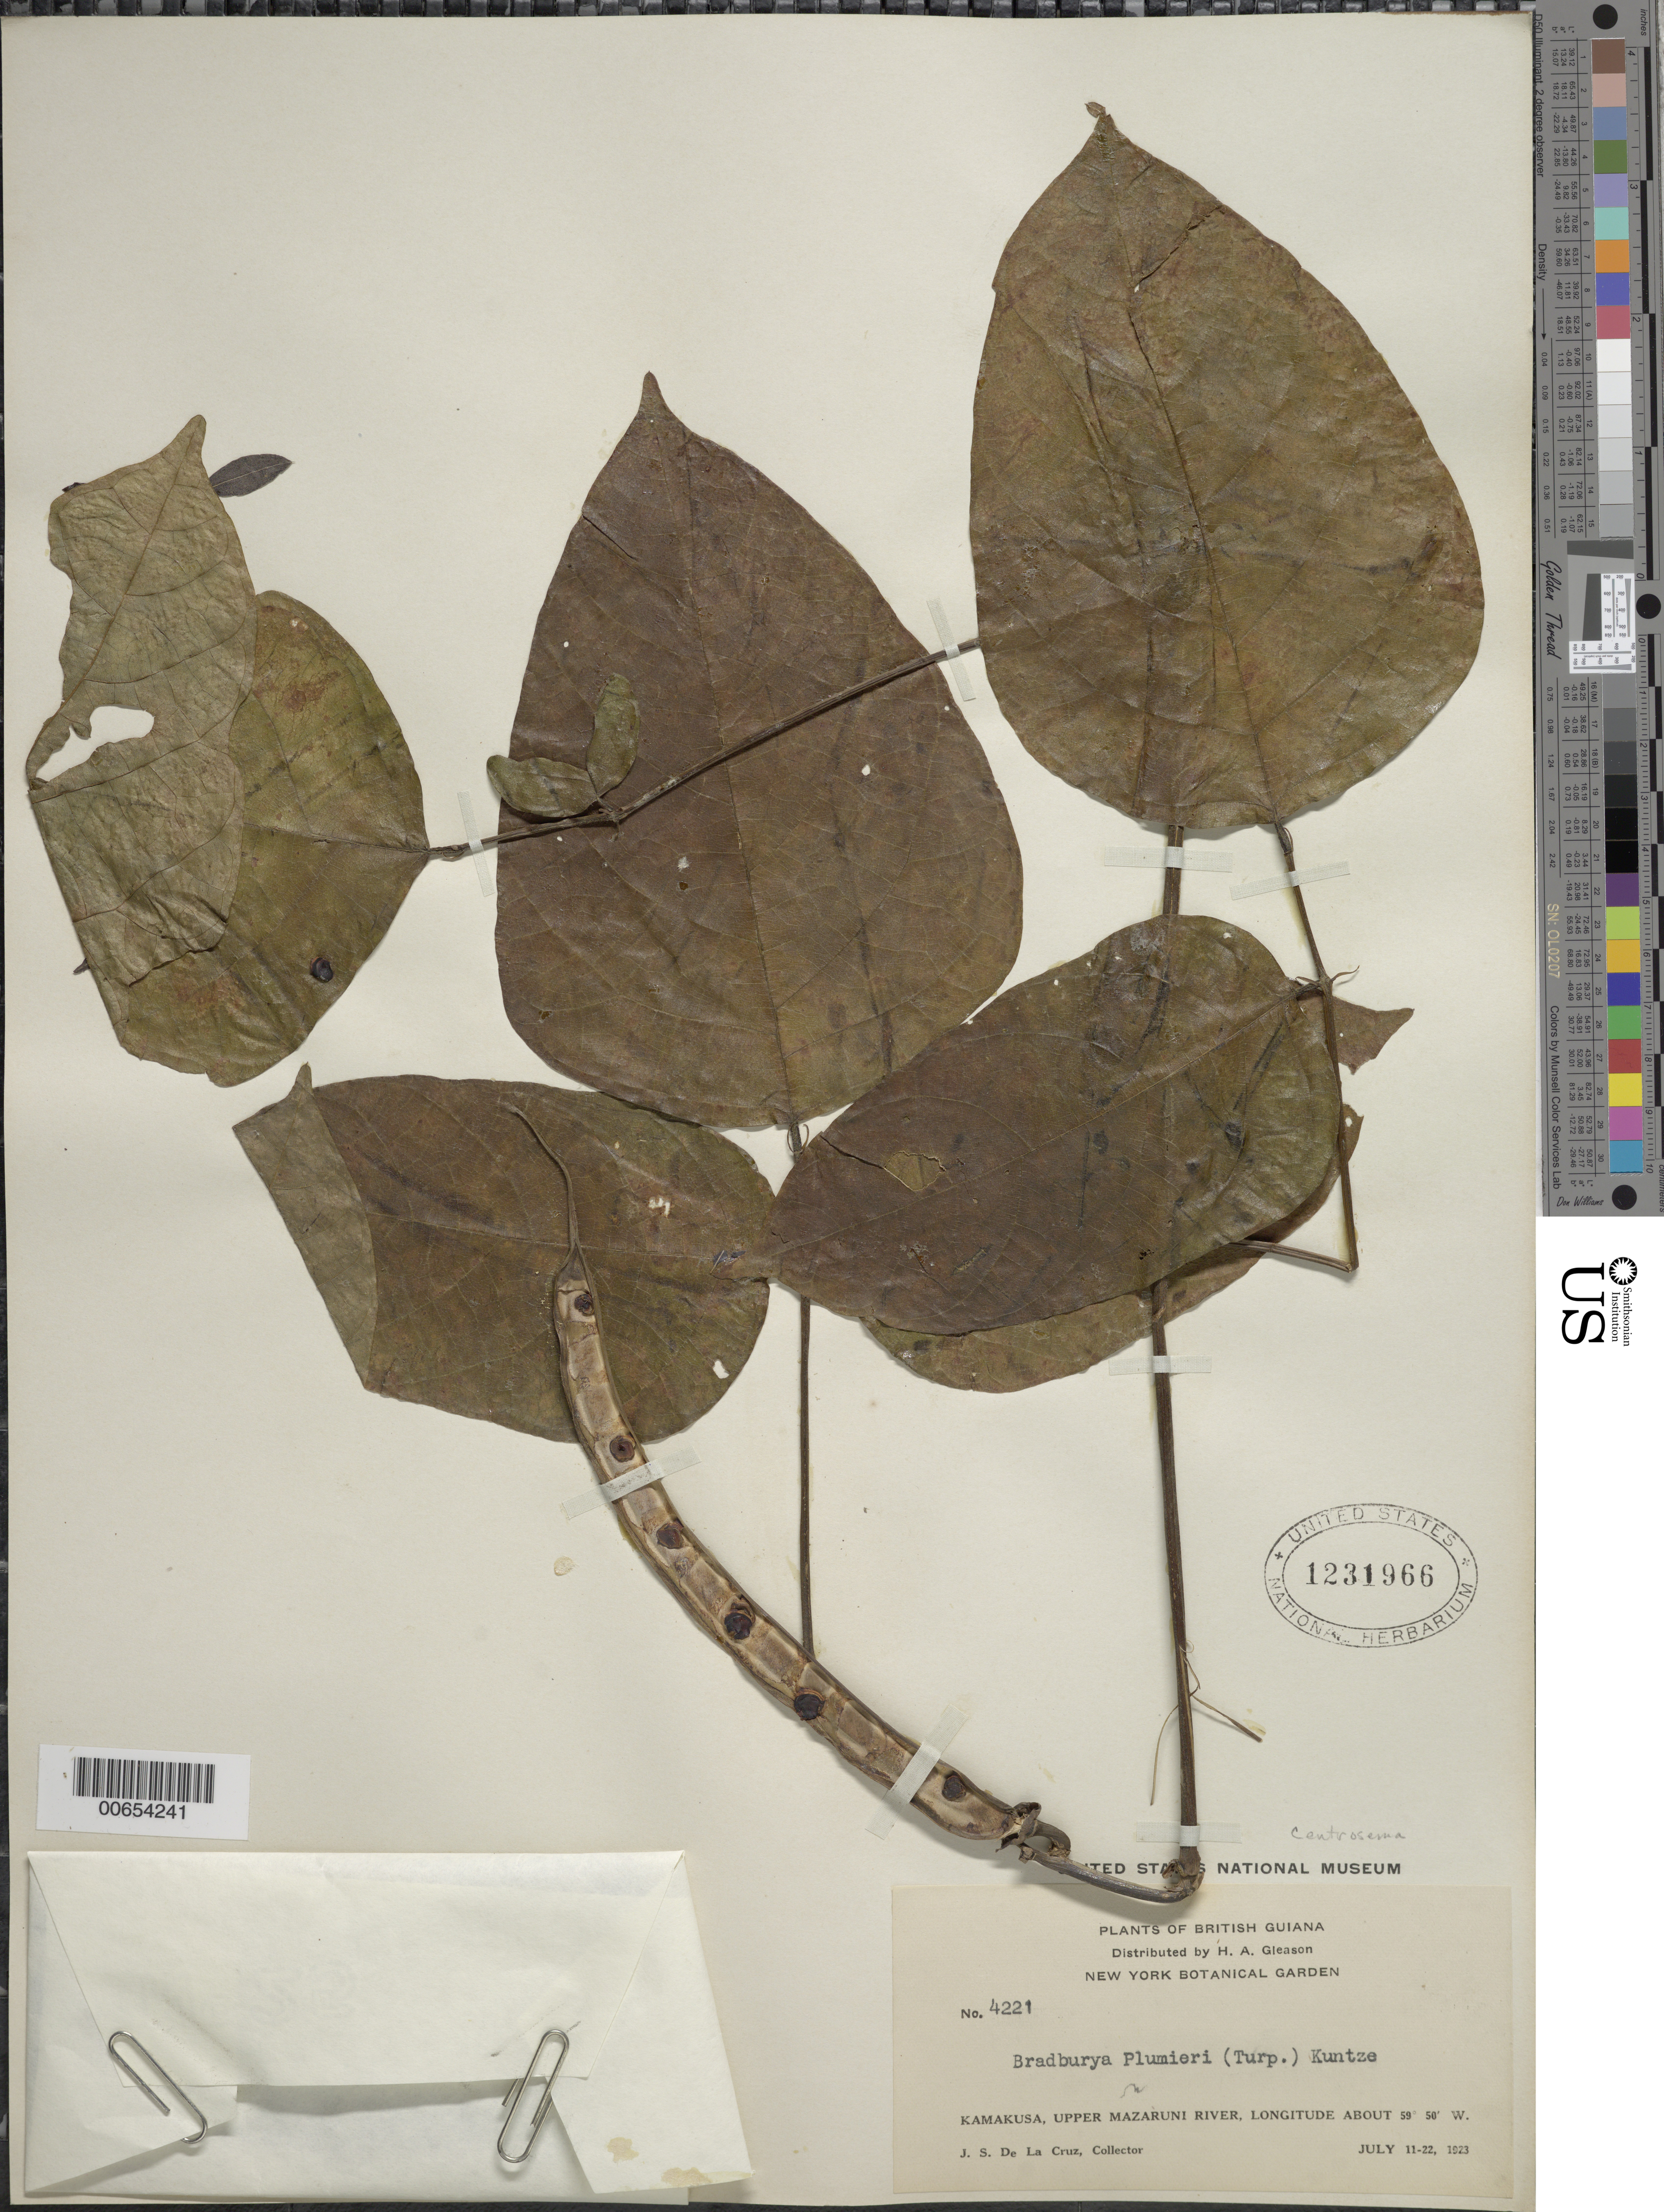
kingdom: Plantae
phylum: Tracheophyta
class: Magnoliopsida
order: Fabales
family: Fabaceae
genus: Centrosema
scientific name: Centrosema plumieri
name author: (Turpin ex Pers.) Benth.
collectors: J. S. de la Cruz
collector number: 4221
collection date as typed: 11-Jul-23 to 22-Jul-23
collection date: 1923-07-11/1923-07-22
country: Guyana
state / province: Cuyuni-Mazaruni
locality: Kamakusa, Upper Mazaruni R.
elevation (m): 100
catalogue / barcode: US 1231966